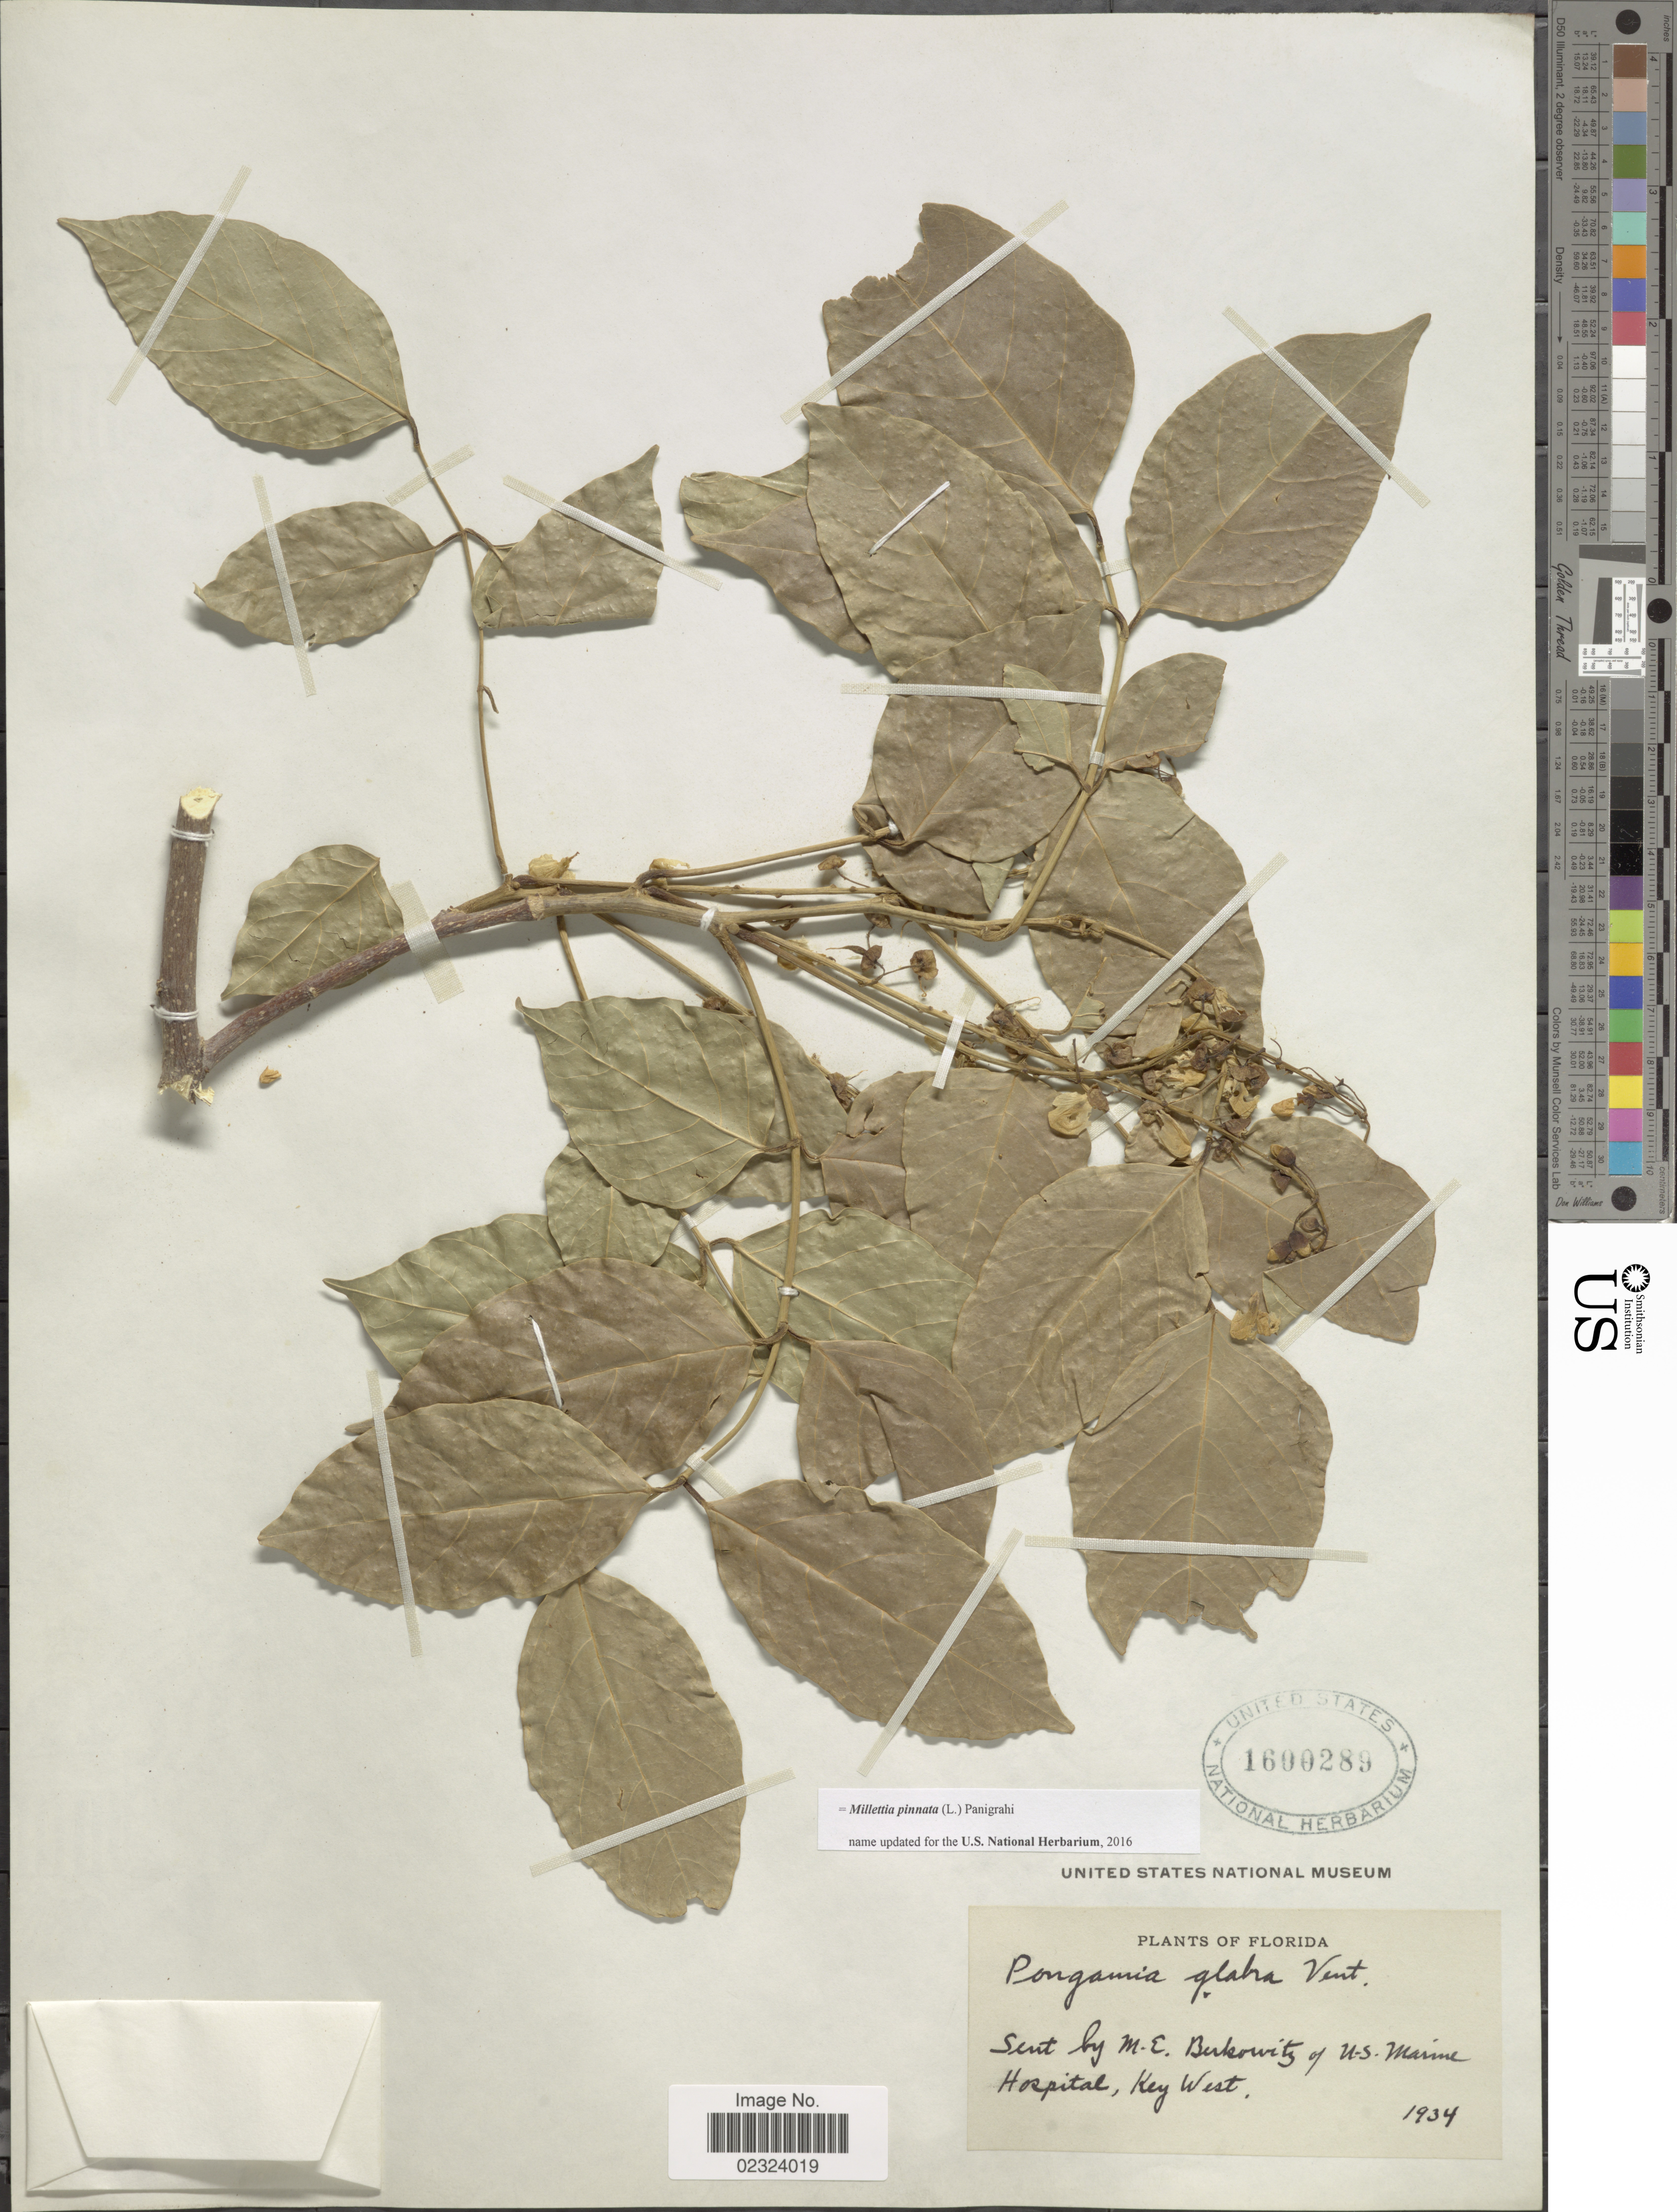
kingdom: Plantae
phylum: Tracheophyta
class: Magnoliopsida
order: Fabales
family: Fabaceae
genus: Millettia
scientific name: Millettia pinnata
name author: (L.) Panigrahi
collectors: M. Berkowitz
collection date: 1934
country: United States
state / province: Florida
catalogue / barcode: US 1600289